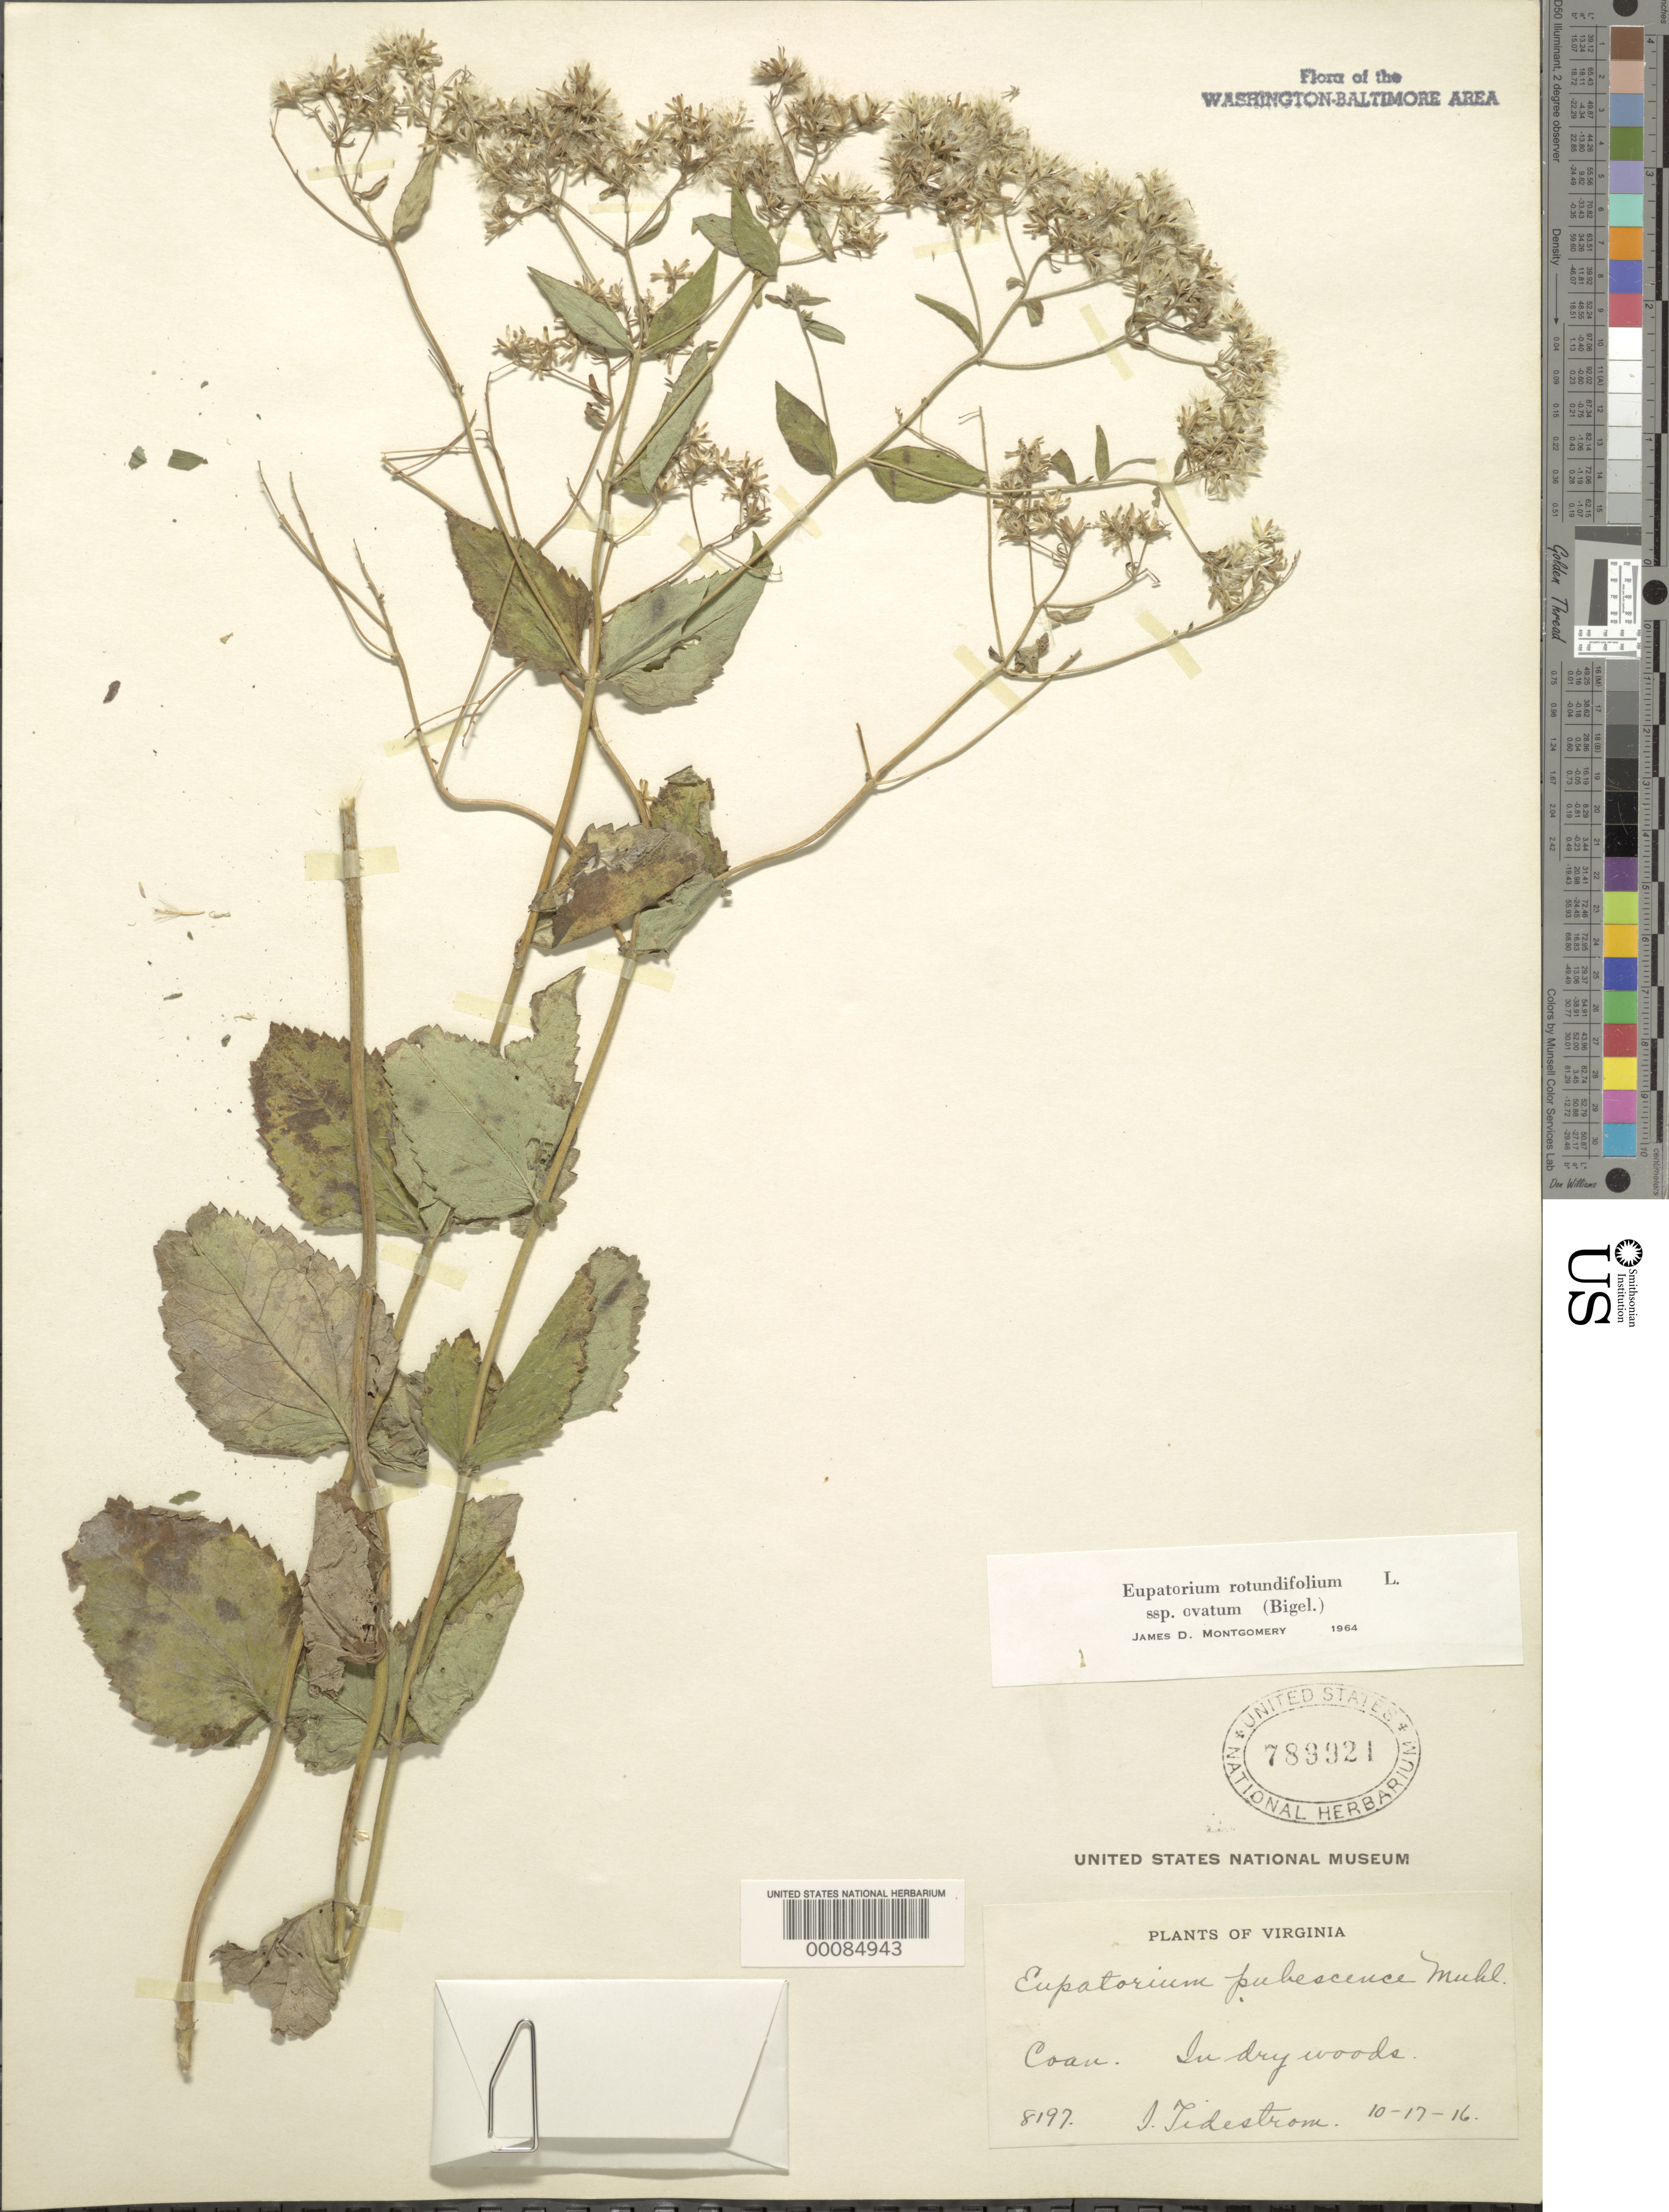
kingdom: Plantae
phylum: Tracheophyta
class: Magnoliopsida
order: Asterales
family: Asteraceae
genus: Eupatorium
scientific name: Eupatorium rotundifolium var. ovatum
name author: (Bigelow) J.D. Montgom. & Fairbrothers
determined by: Montgomery, J. D.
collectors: I. F. Tidestrom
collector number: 8197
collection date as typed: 17 Oct 1916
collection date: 1916-10-17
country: United States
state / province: Virginia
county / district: Northumberland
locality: Coan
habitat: Dry woods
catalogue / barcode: US 789921